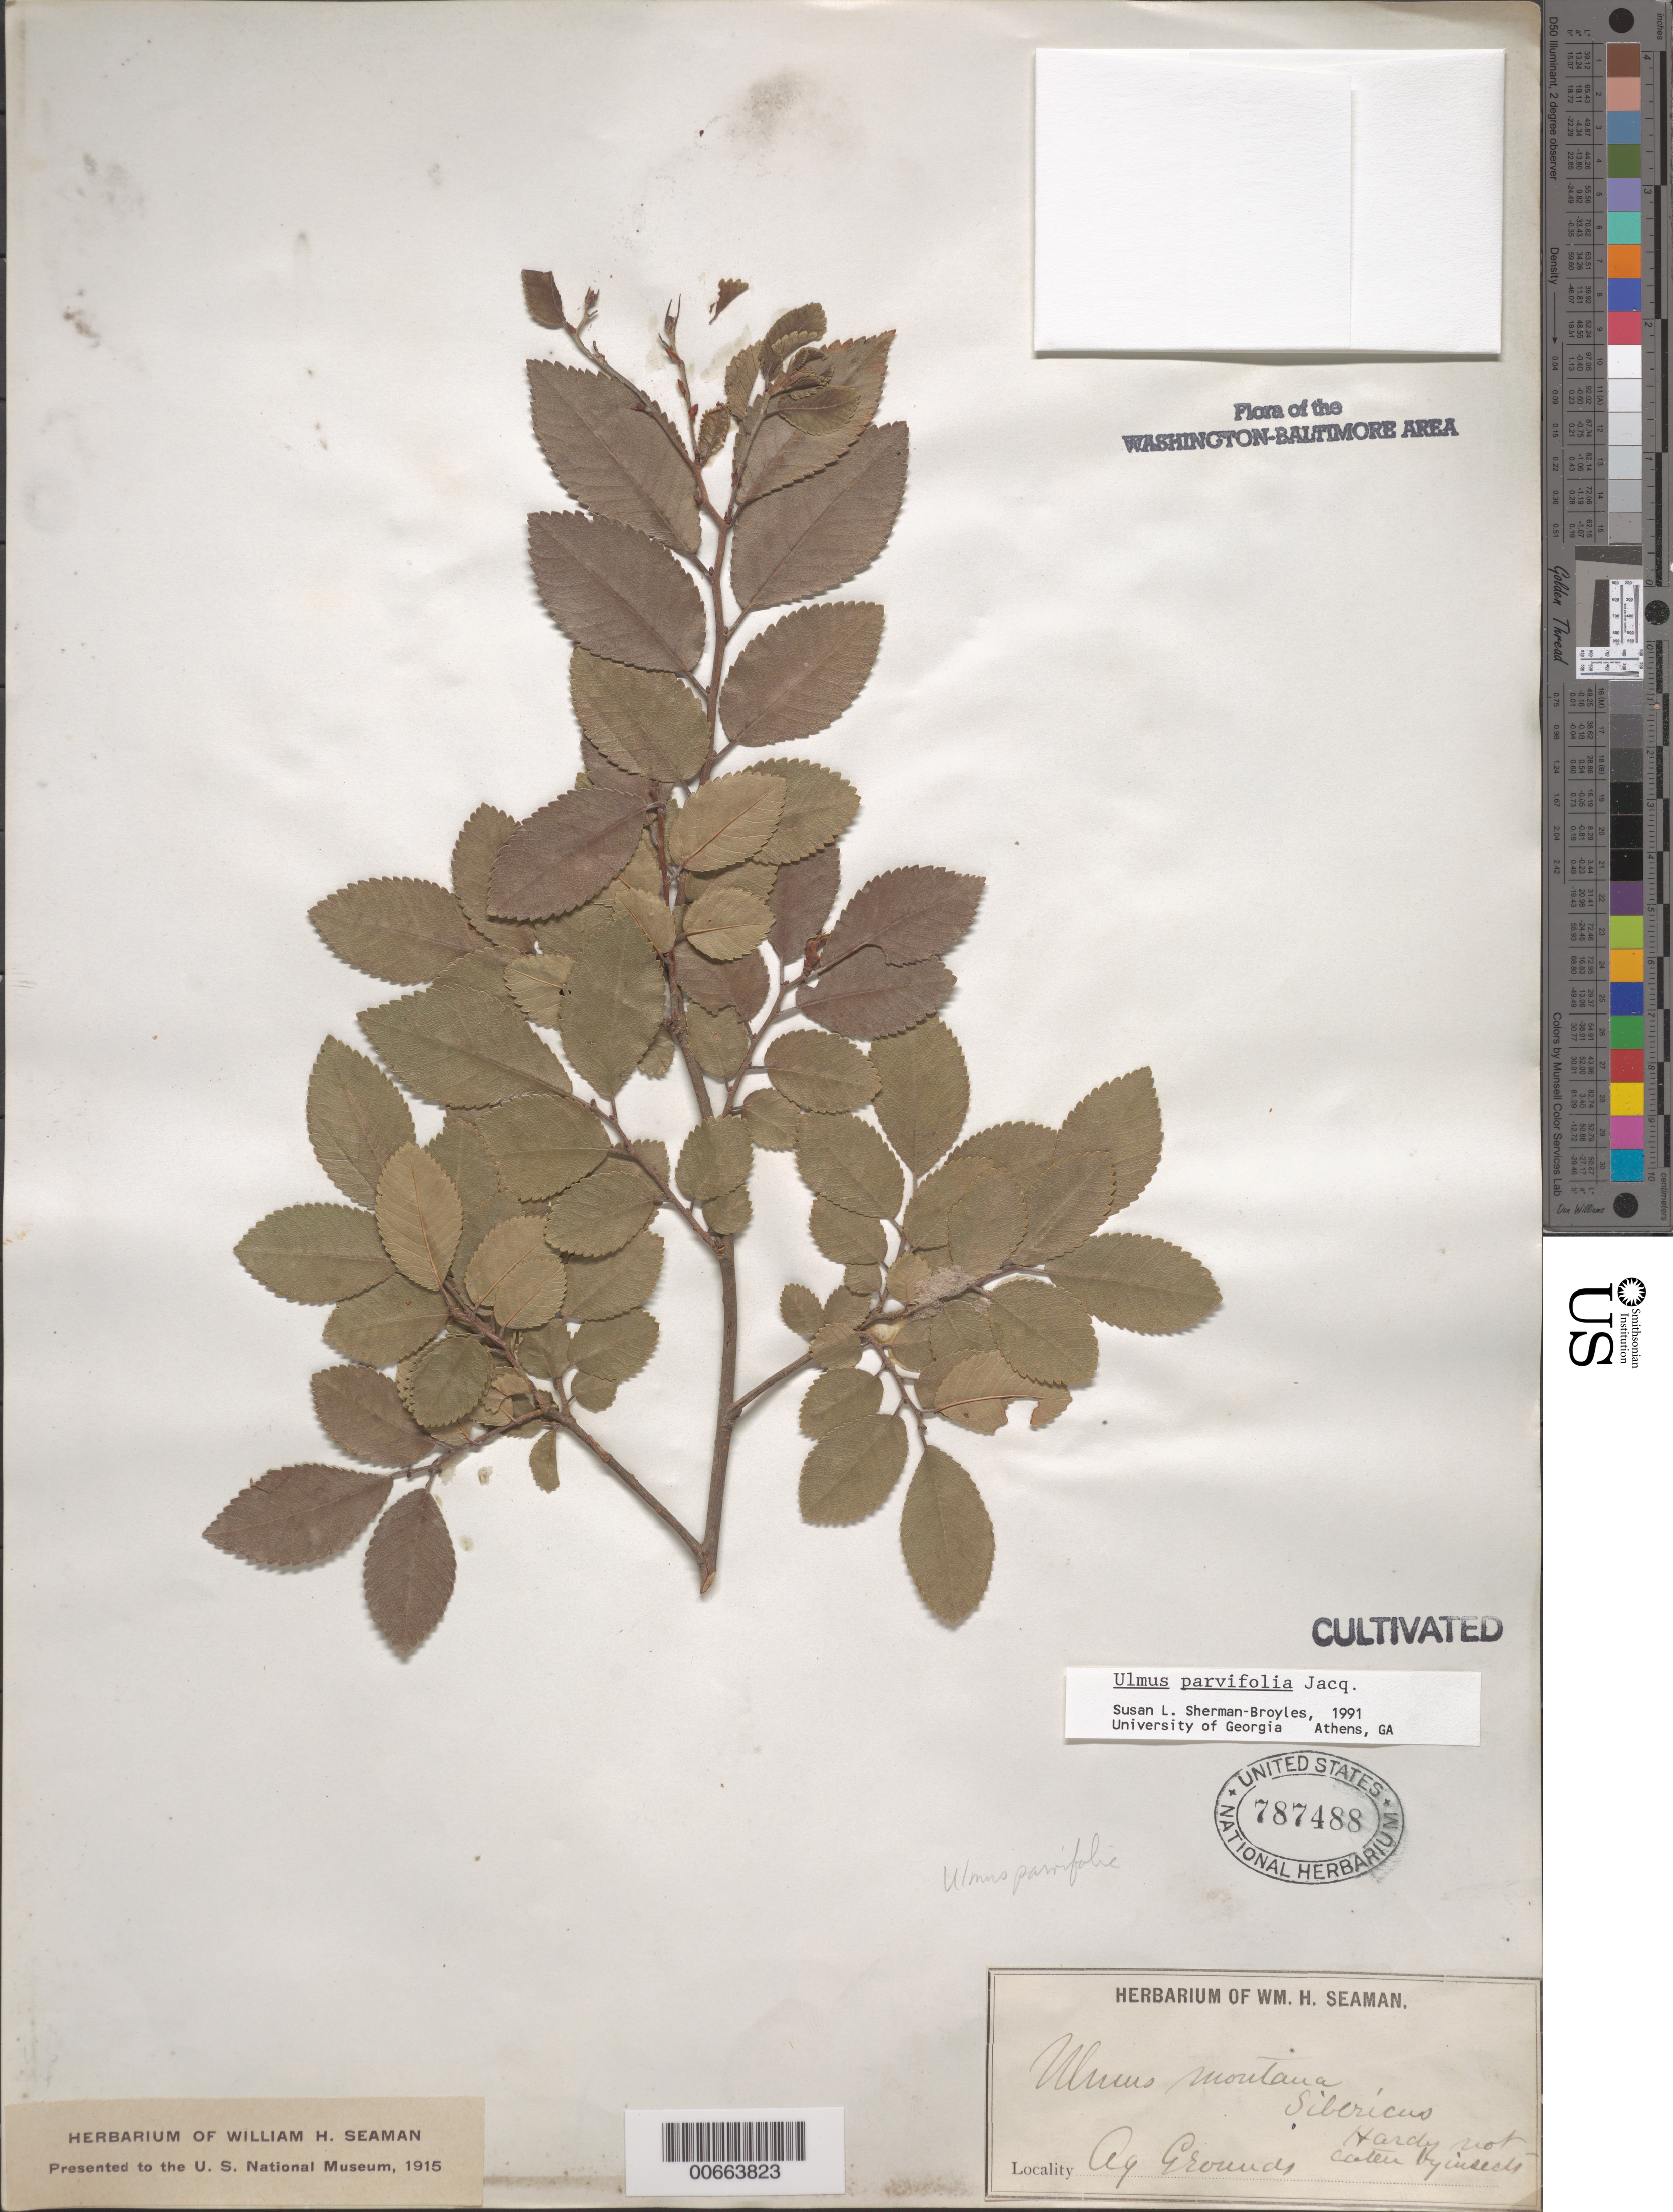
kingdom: Plantae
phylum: Tracheophyta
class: Magnoliopsida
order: Rosales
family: Ulmaceae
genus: Ulmus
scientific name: Ulmus parvifolia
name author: Jacq.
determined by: Sherman-Broyles, Susan L., (GA), University of Georgia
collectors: W. Seaman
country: United States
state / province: District of Columbia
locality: Agricultural Grounds, USDA.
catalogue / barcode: US 787488